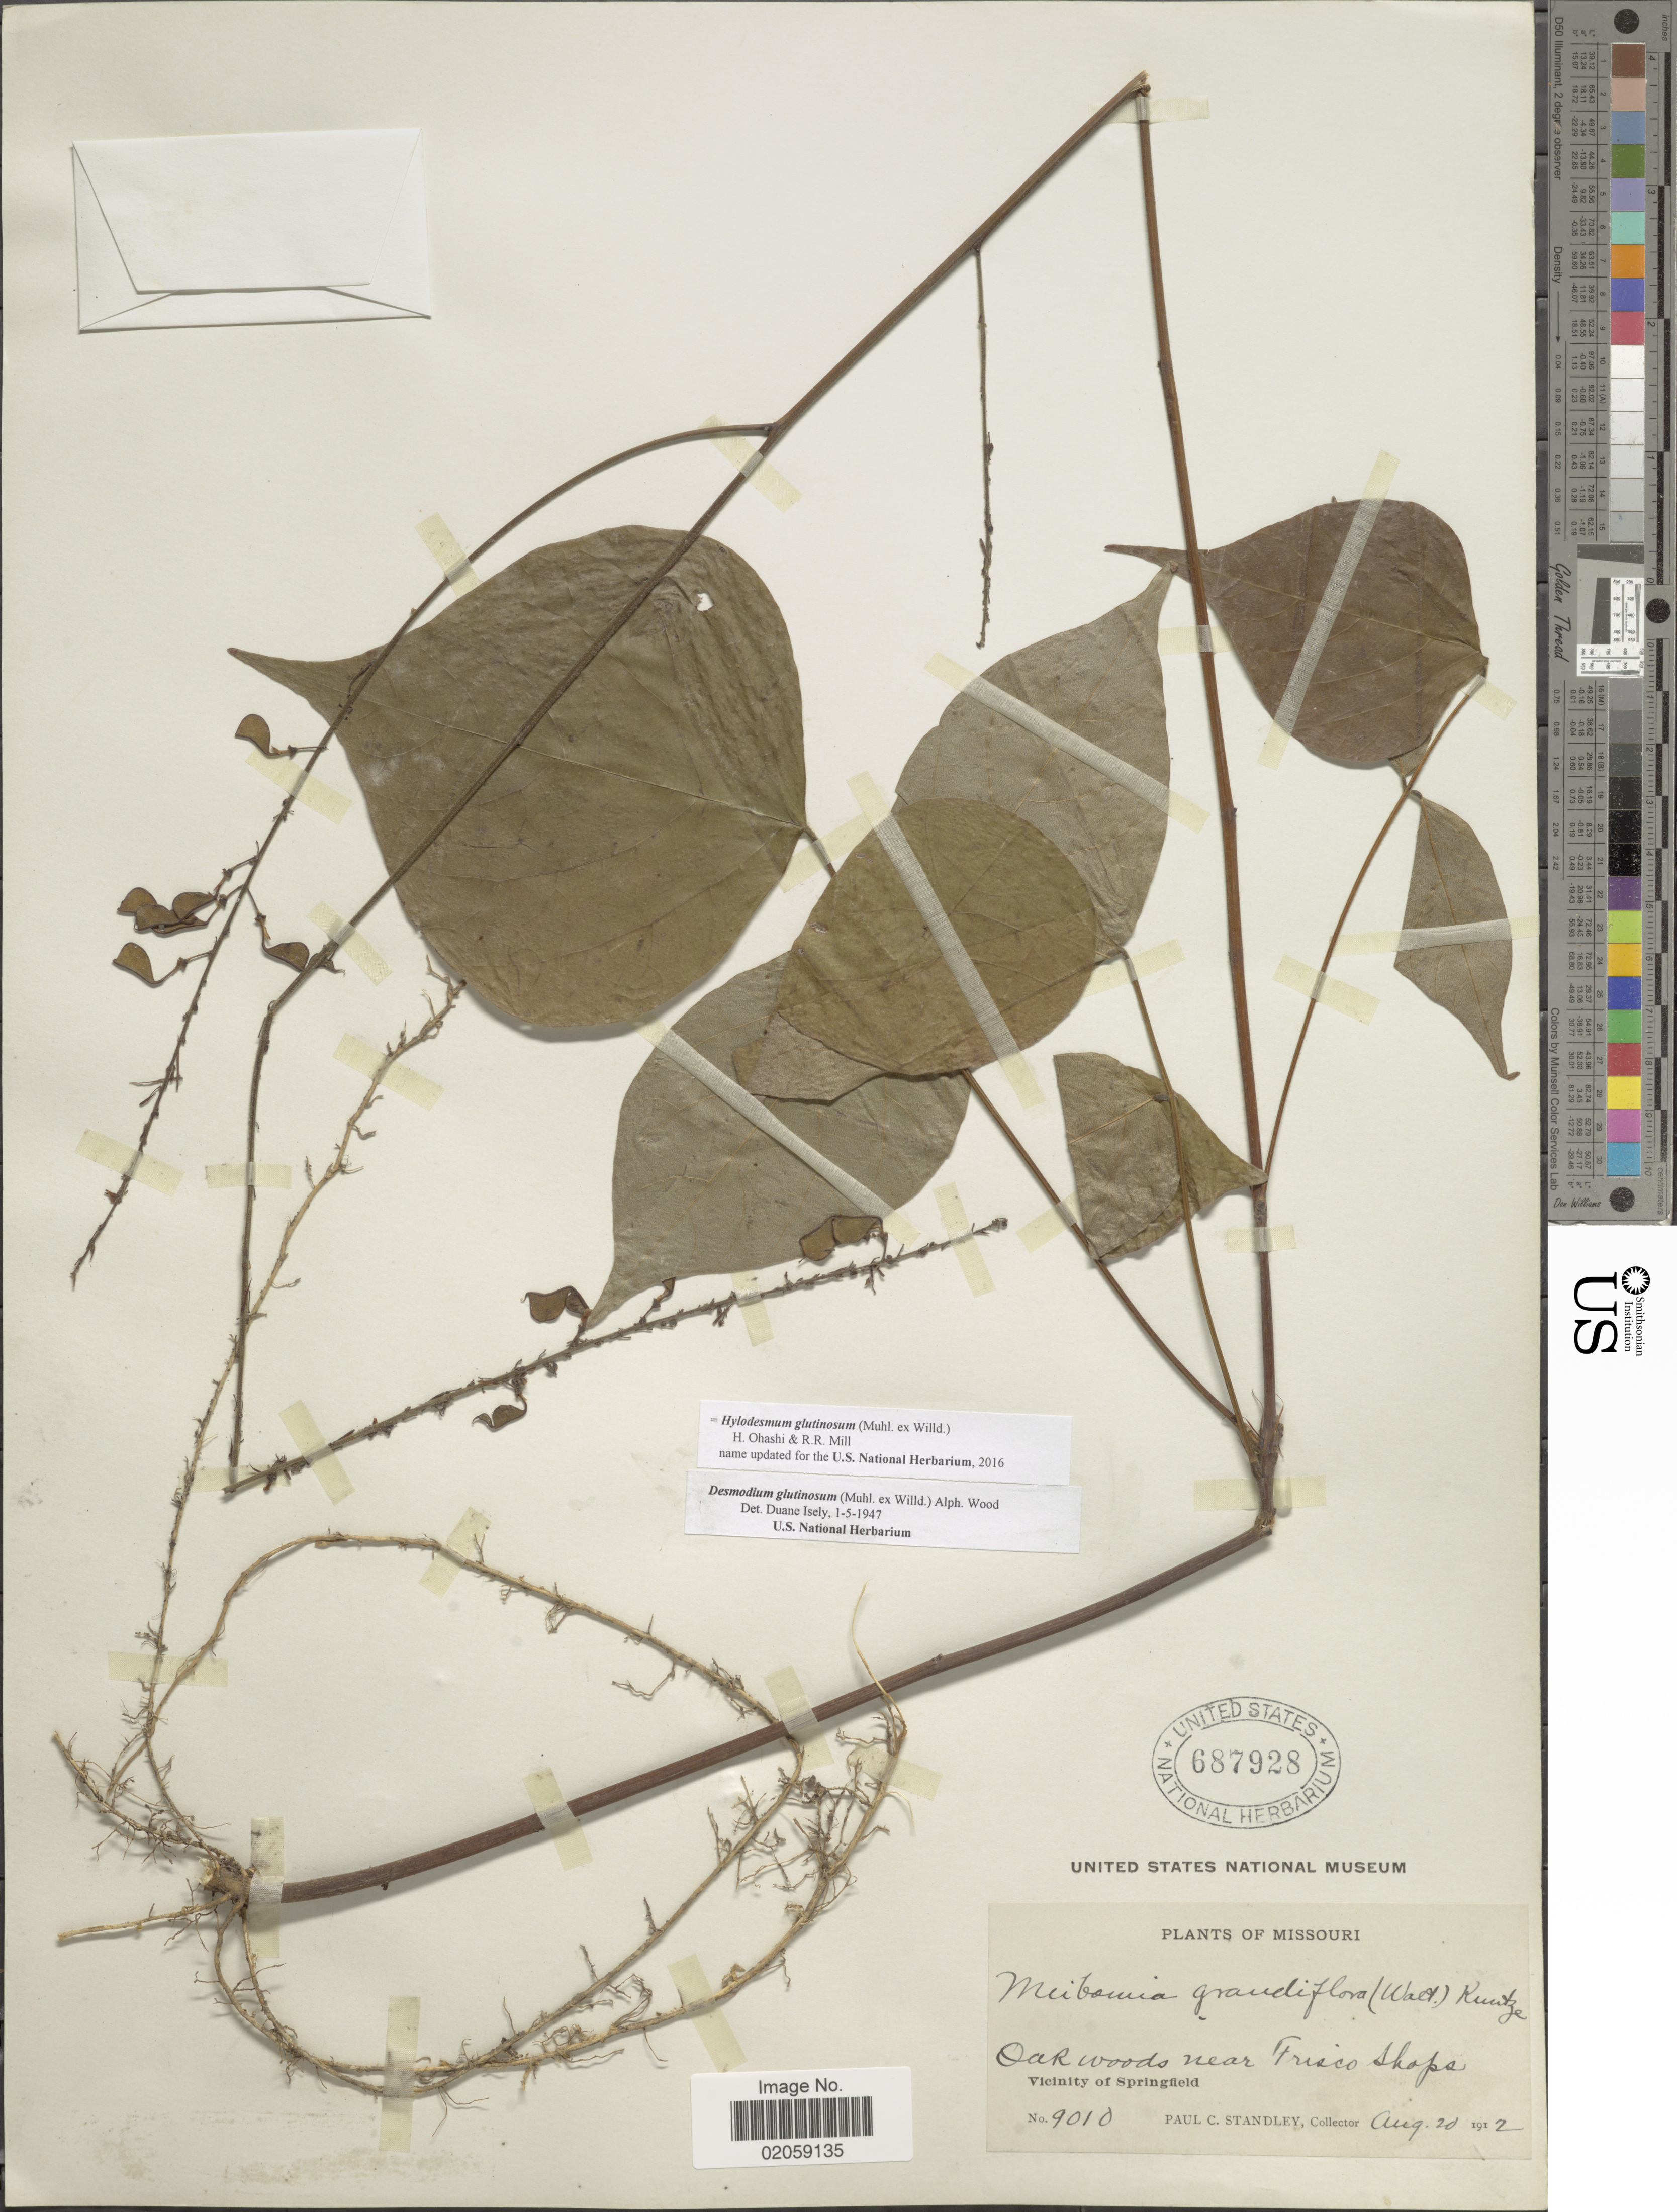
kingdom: Plantae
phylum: Tracheophyta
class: Magnoliopsida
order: Fabales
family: Fabaceae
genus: Hylodesmum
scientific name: Hylodesmum glutinosum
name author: (Muhl. ex Willd.) H. Ohashi & R.R. Mill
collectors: P. C. Standley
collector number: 9010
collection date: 1912-08-20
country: United States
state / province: Missouri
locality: Oak woods near Frisco Shops. Vicinity of Springfield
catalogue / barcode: US 687928